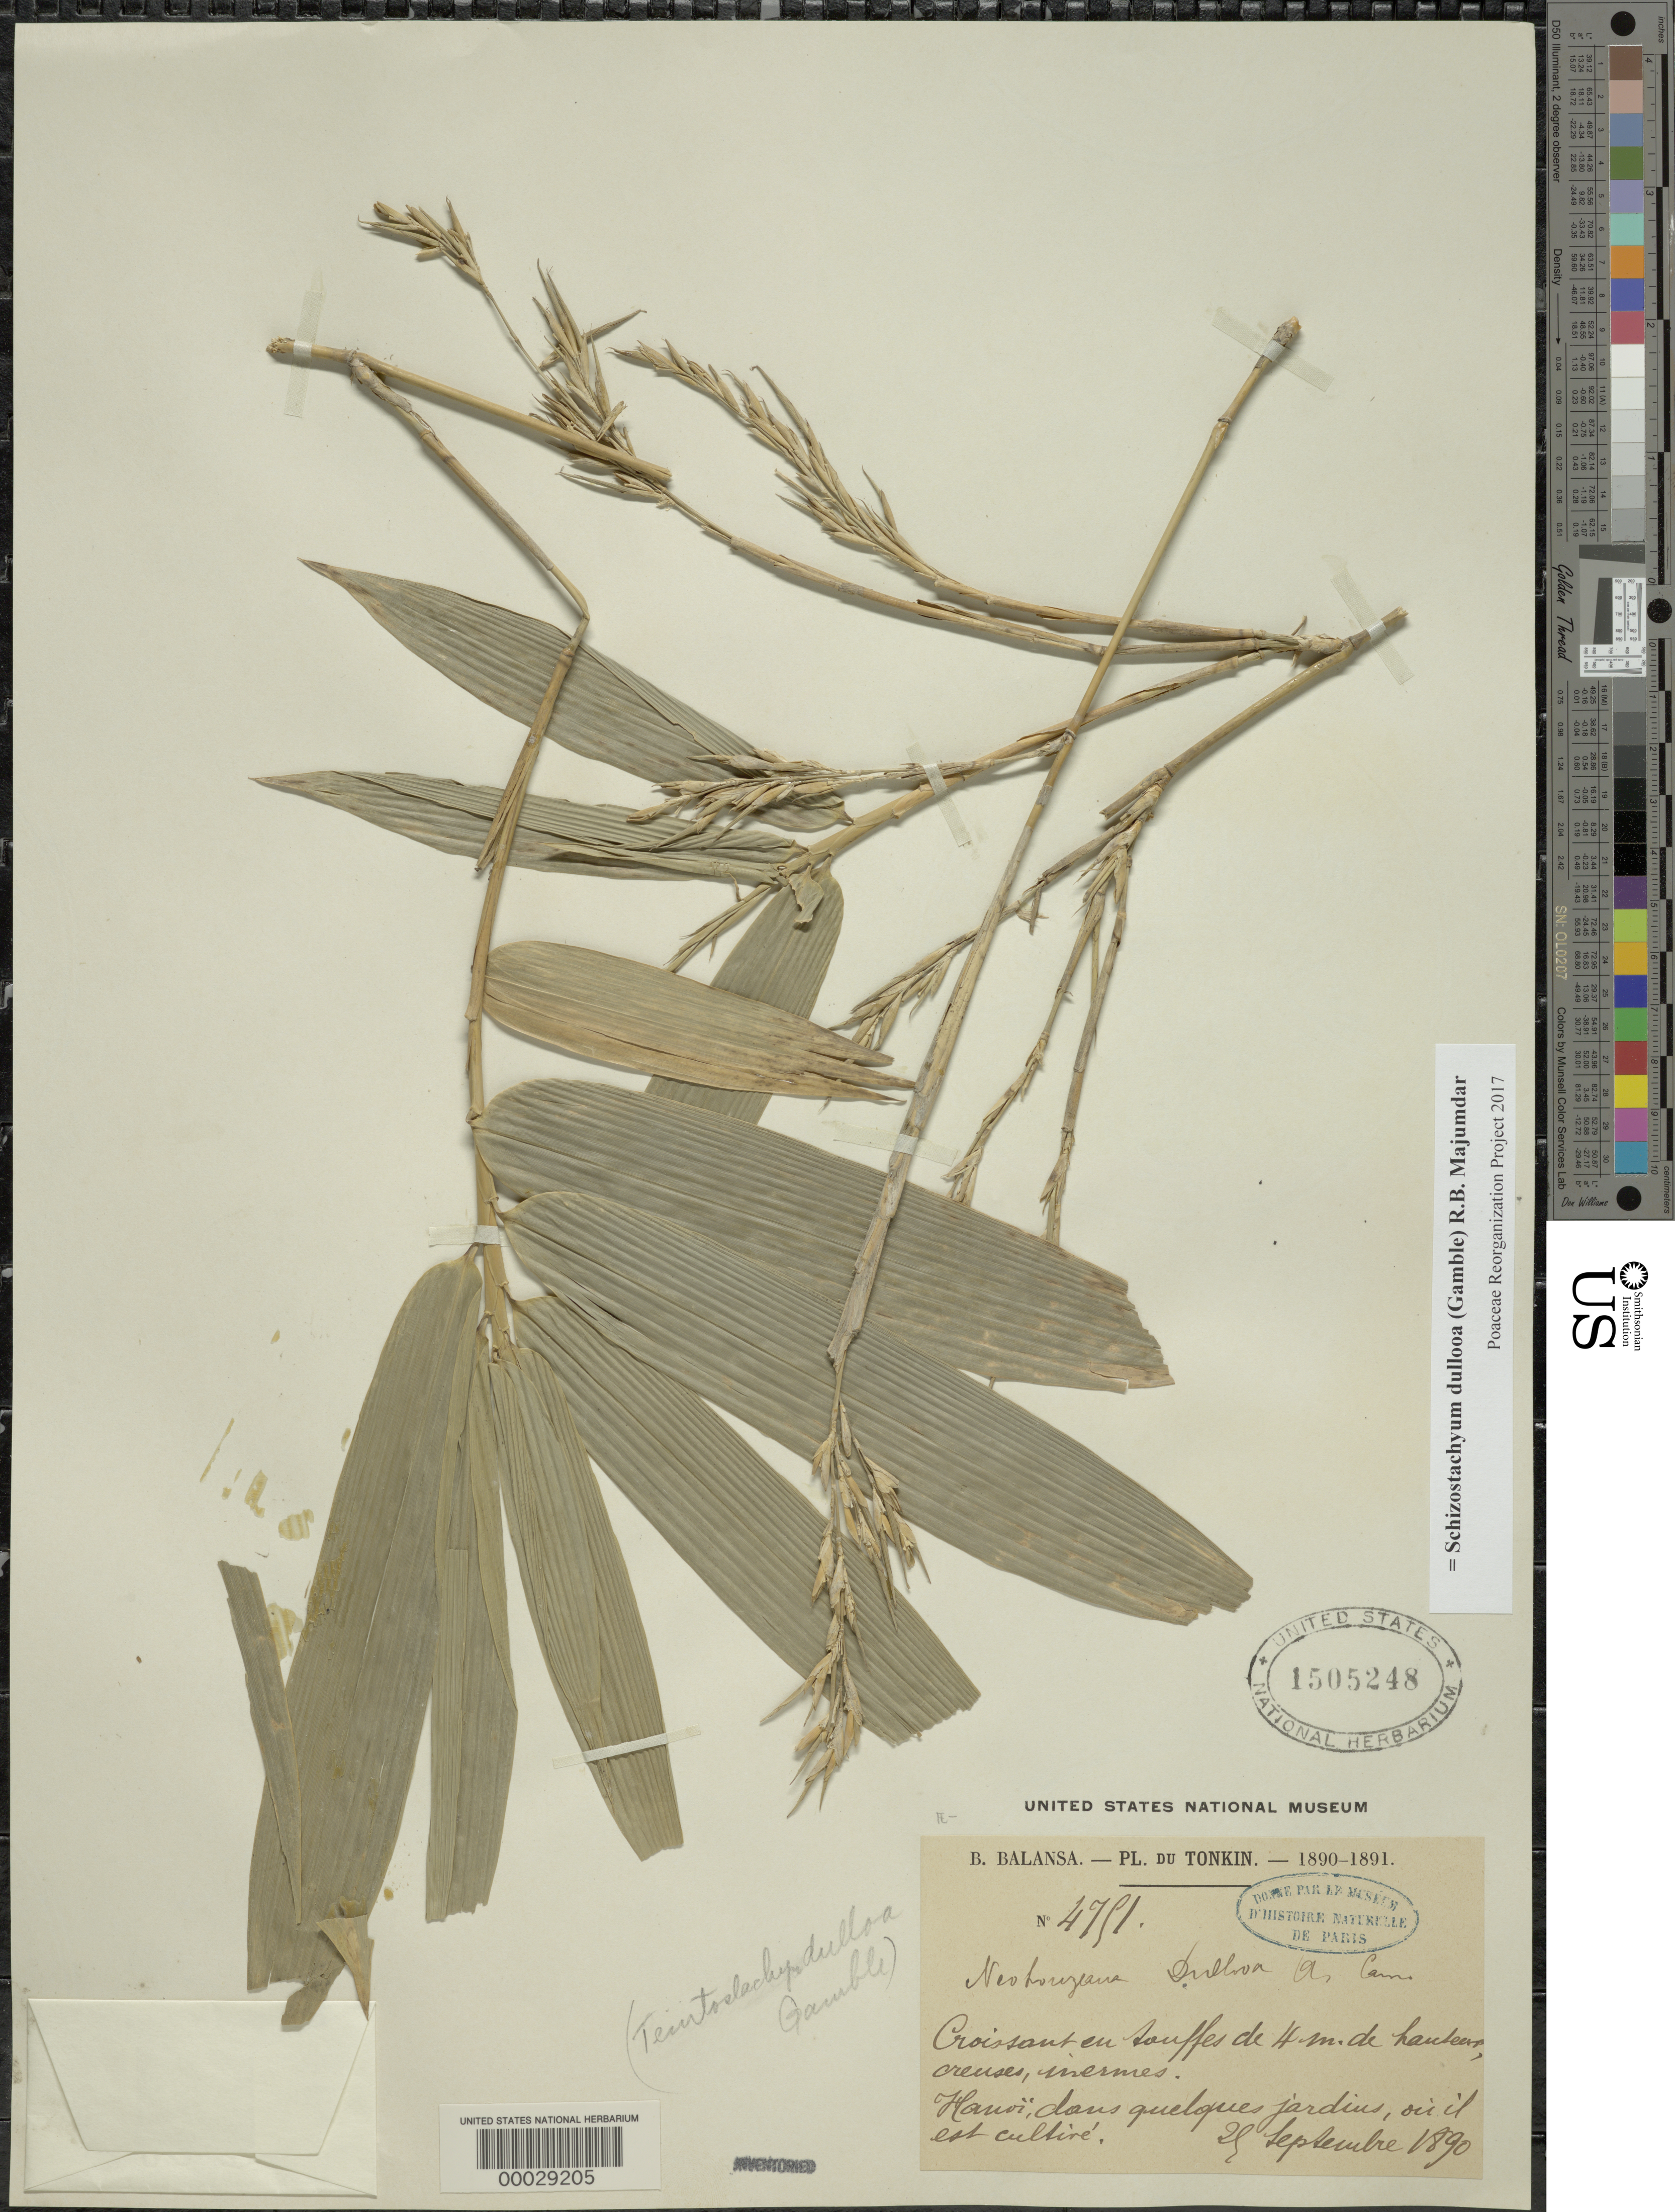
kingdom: Plantae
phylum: Tracheophyta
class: Liliopsida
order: Poales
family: Poaceae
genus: Schizostachyum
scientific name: Schizostachyum dullooa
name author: (Gamble) R.B. Majumdar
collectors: B. Balansa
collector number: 4791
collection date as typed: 29 Sep 1890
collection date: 1890-09-29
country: Vietnam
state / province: Tonkin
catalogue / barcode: US 1505248